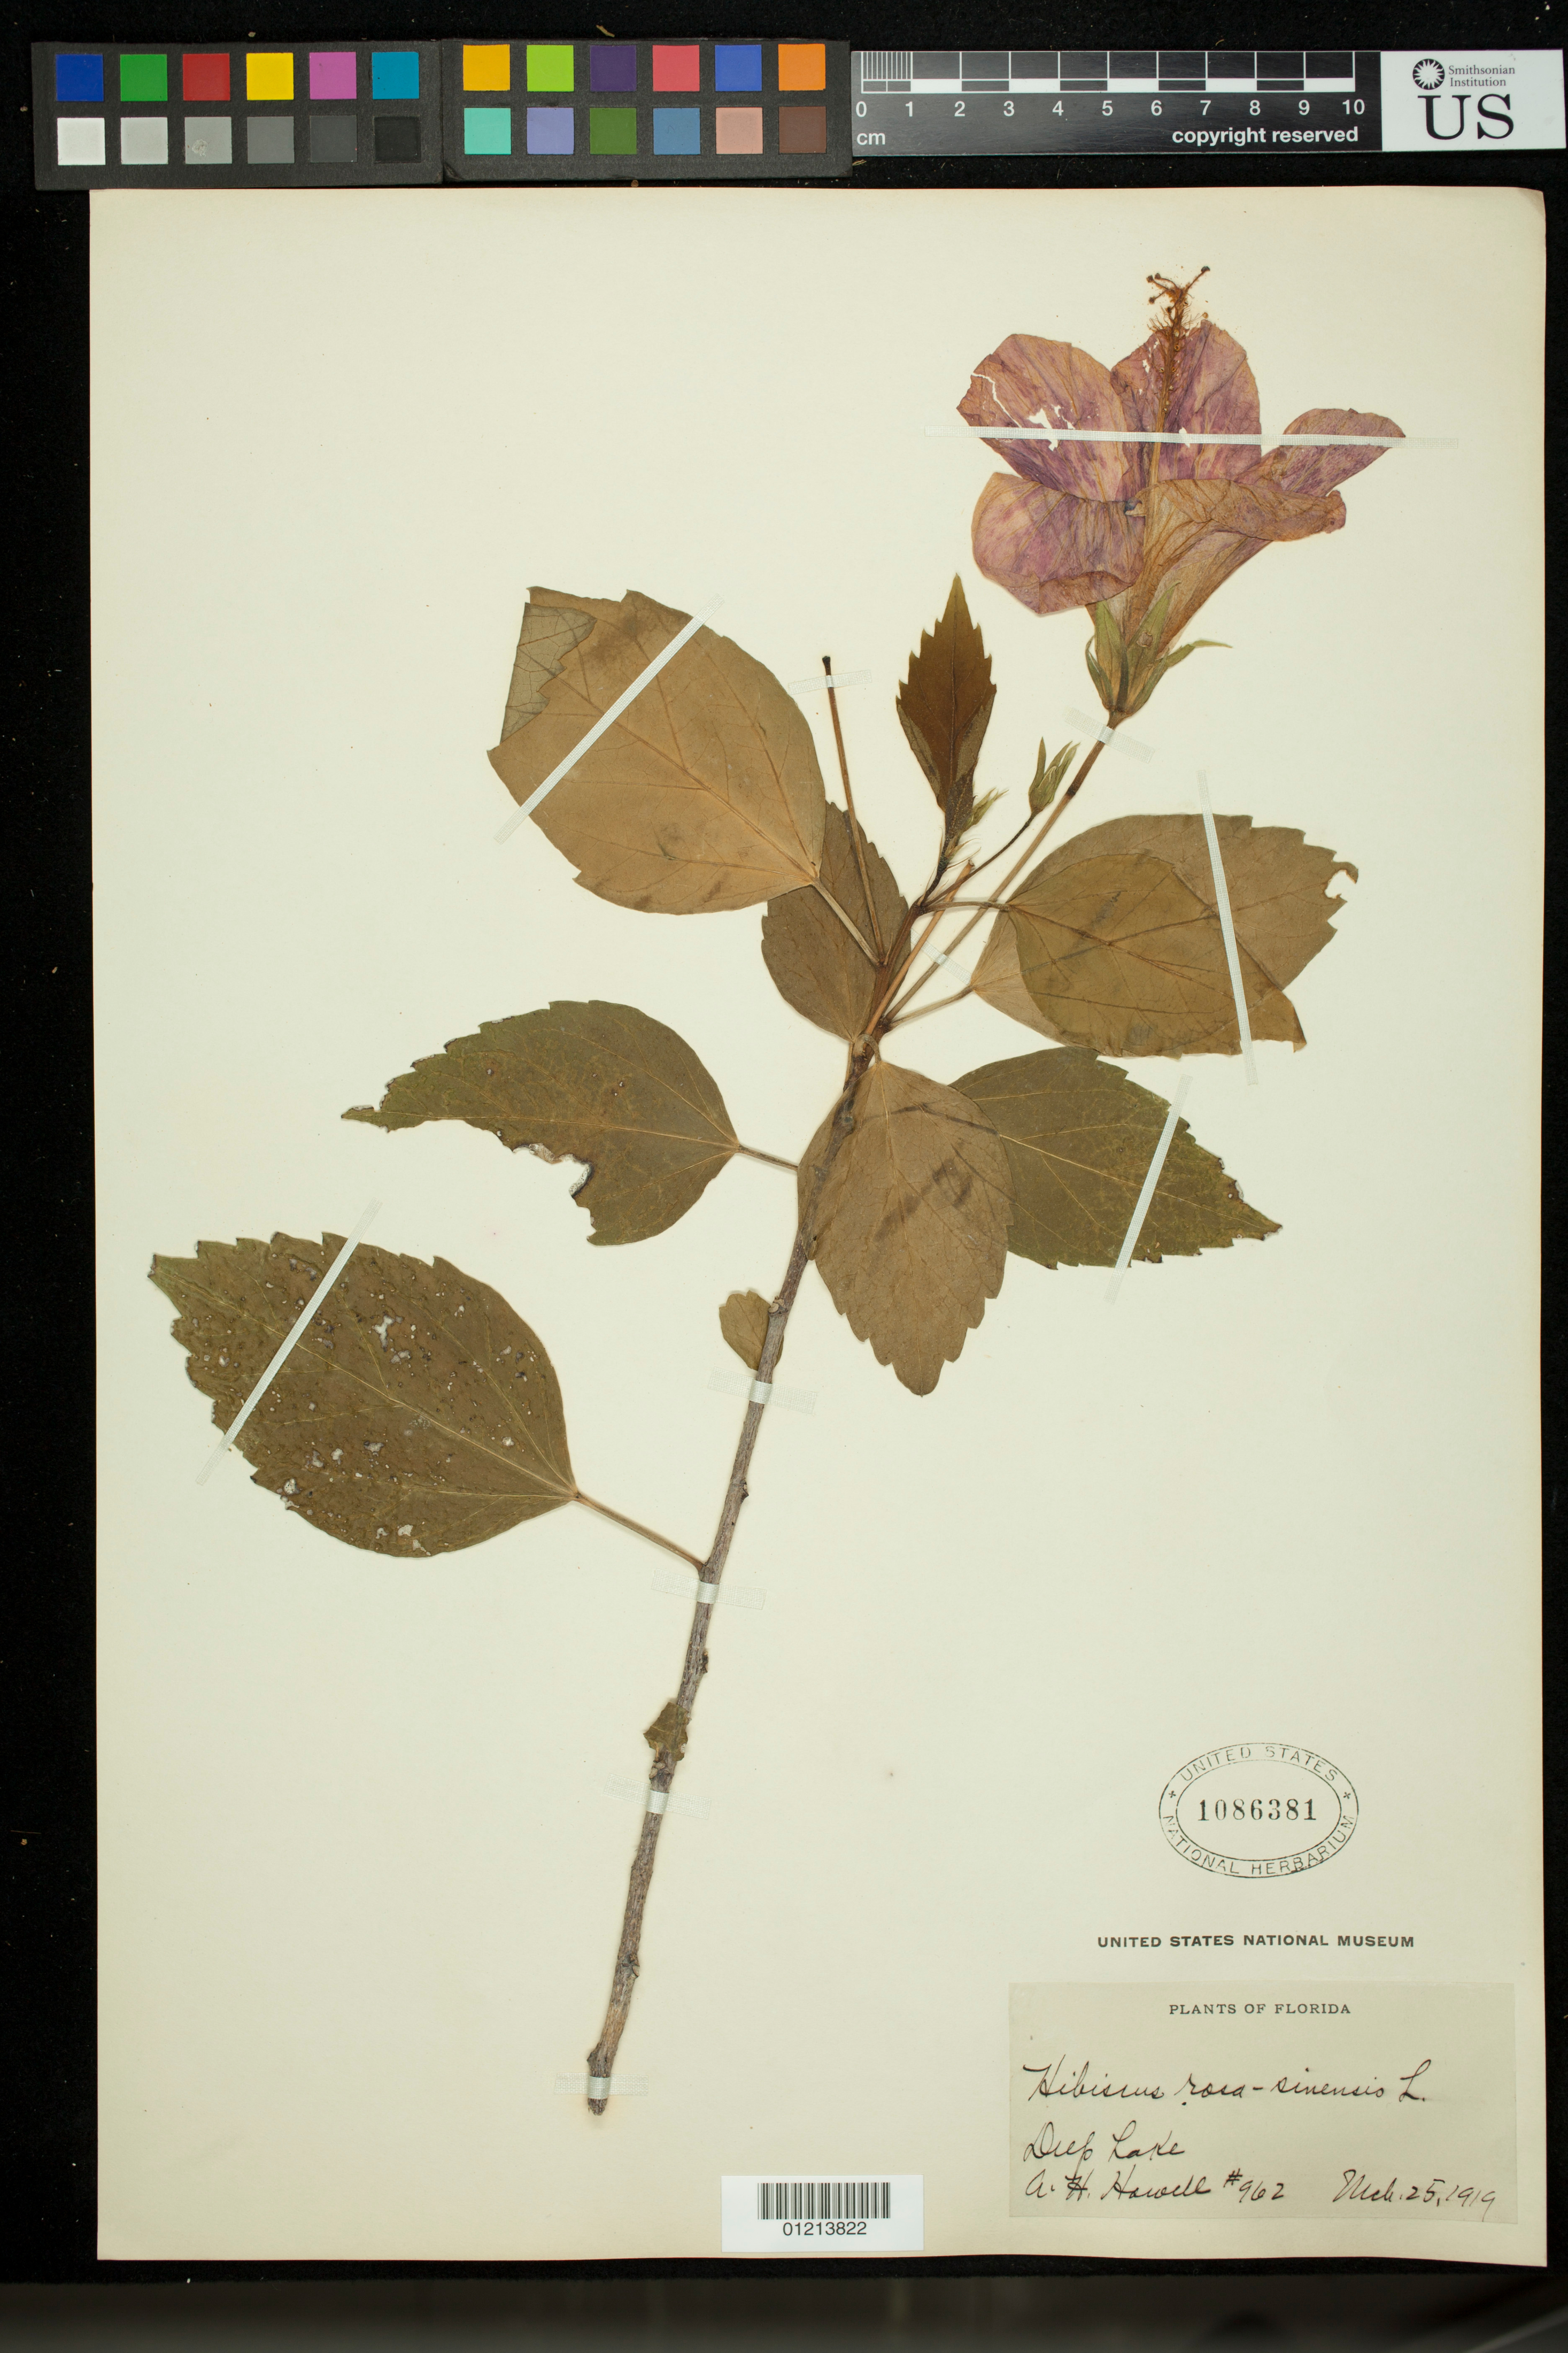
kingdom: Plantae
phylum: Tracheophyta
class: Magnoliopsida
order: Malvales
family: Malvaceae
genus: Hibiscus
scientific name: Hibiscus radiatus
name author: Cav.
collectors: A. H. Howell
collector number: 962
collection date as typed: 25 Mar 1919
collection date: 1919-03-25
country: United States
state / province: Florida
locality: Deep lake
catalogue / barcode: US 1086381